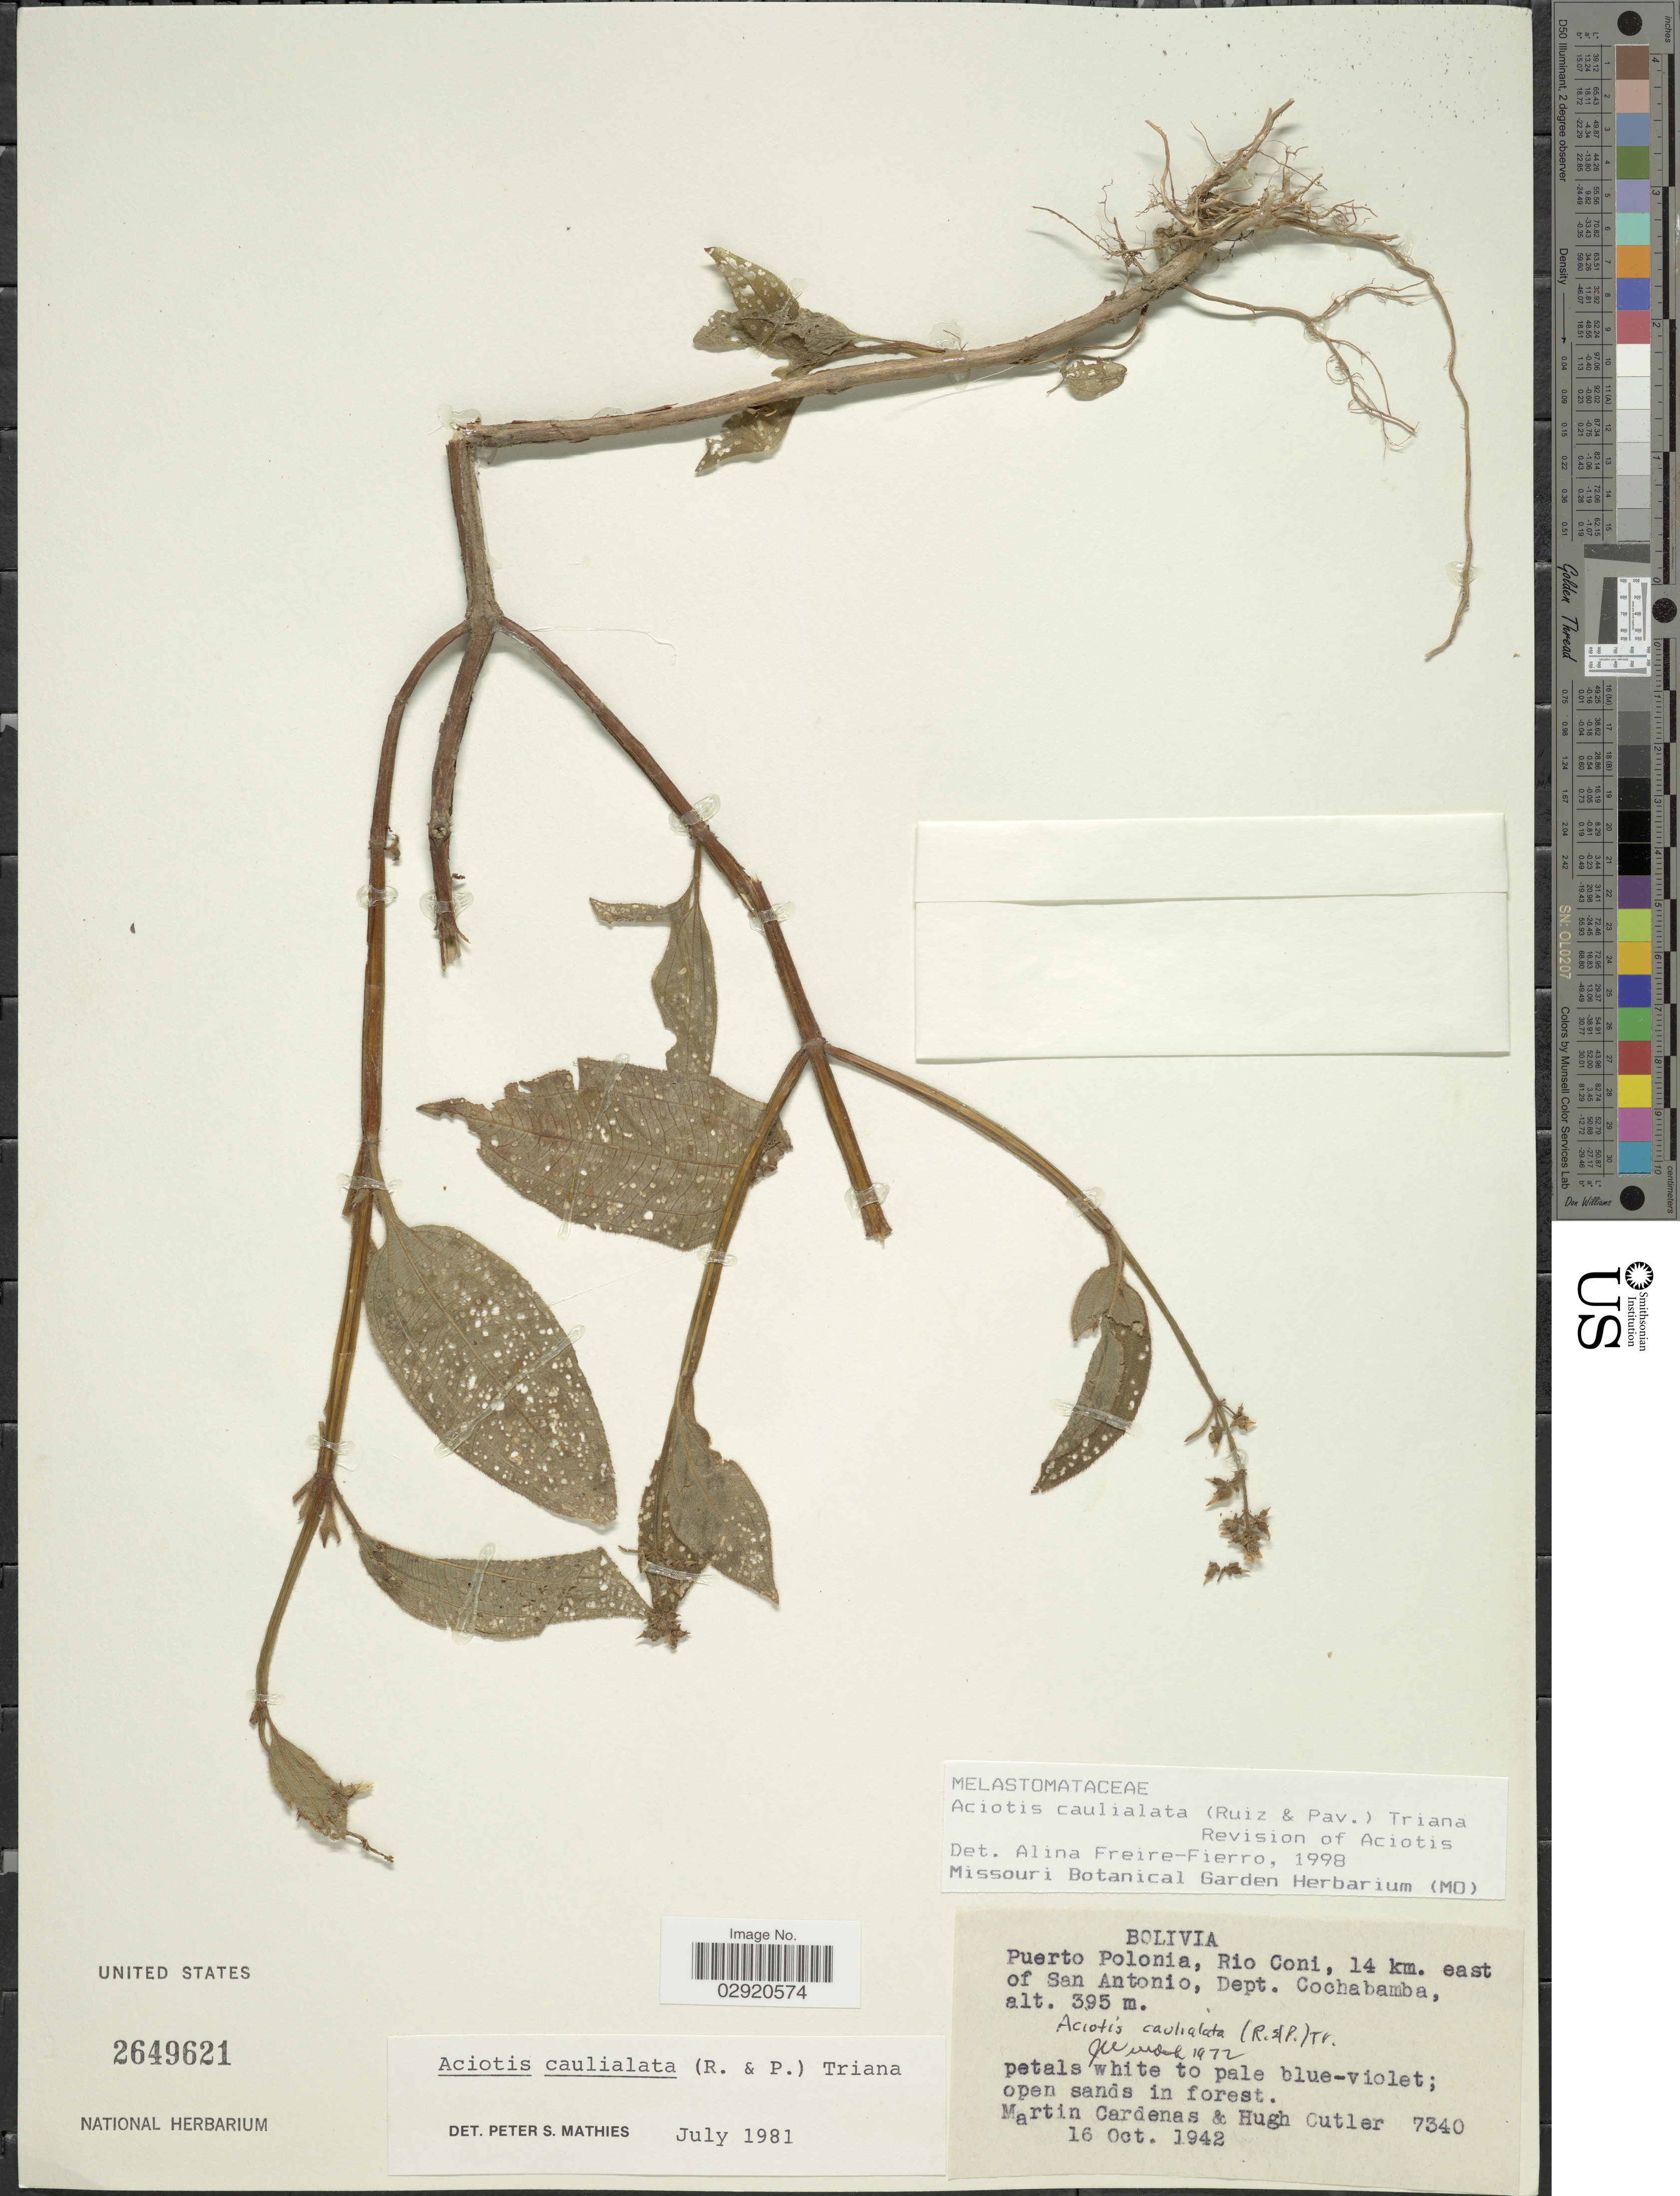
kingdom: Plantae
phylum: Tracheophyta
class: Magnoliopsida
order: Myrtales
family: Melastomataceae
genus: Aciotis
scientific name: Aciotis rubricaulis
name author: (Mart. ex DC.) Triana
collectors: M. Cárdenas & H. C. Cutler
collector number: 7340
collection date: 1942-10-16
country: Bolivia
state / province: Cochabamba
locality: Puerto Polonia, Rio Coni, 14 km. east of San Antonio, Dept. Cochabamba.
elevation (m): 395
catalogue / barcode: US 2649621